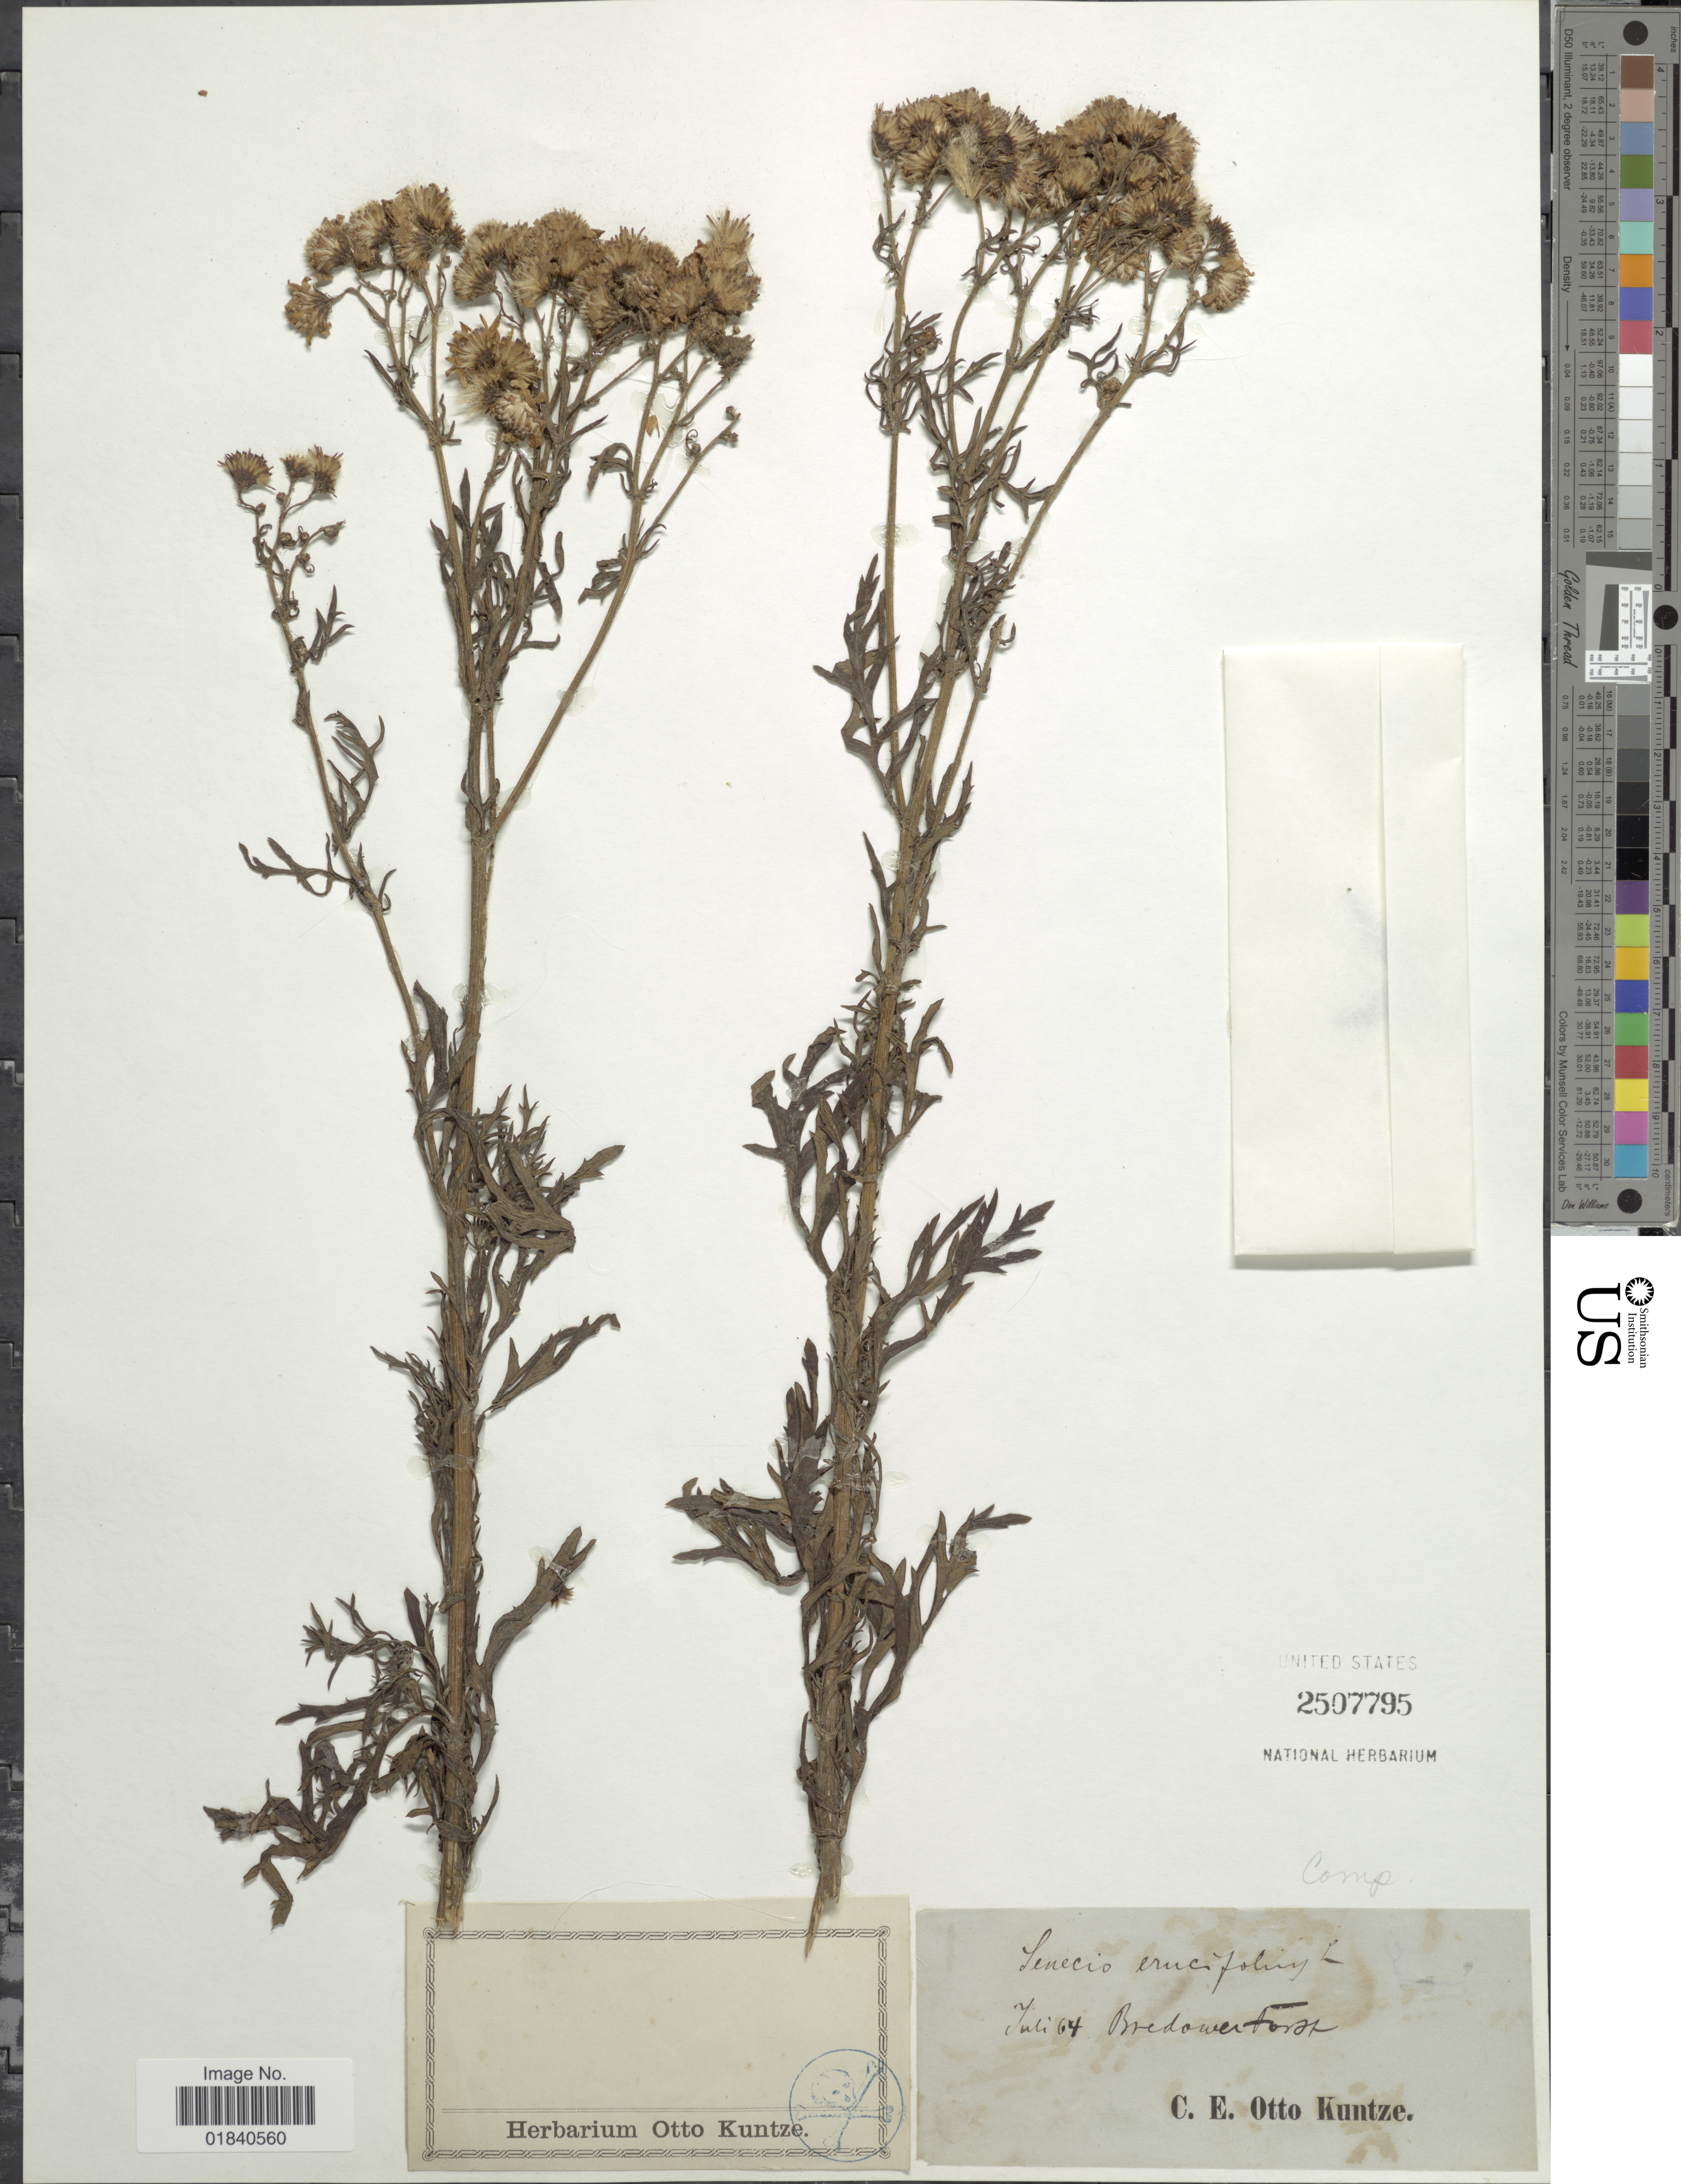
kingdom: Plantae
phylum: Tracheophyta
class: Magnoliopsida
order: Asterales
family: Asteraceae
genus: Jacobaea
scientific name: Jacobaea erucifolia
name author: (L.) G. Gaertn. et al.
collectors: C.E.O. Kuntze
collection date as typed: Transcribed d/m/y: /7/64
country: Germany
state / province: Berlin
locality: Bredower Forst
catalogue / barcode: US 2507795